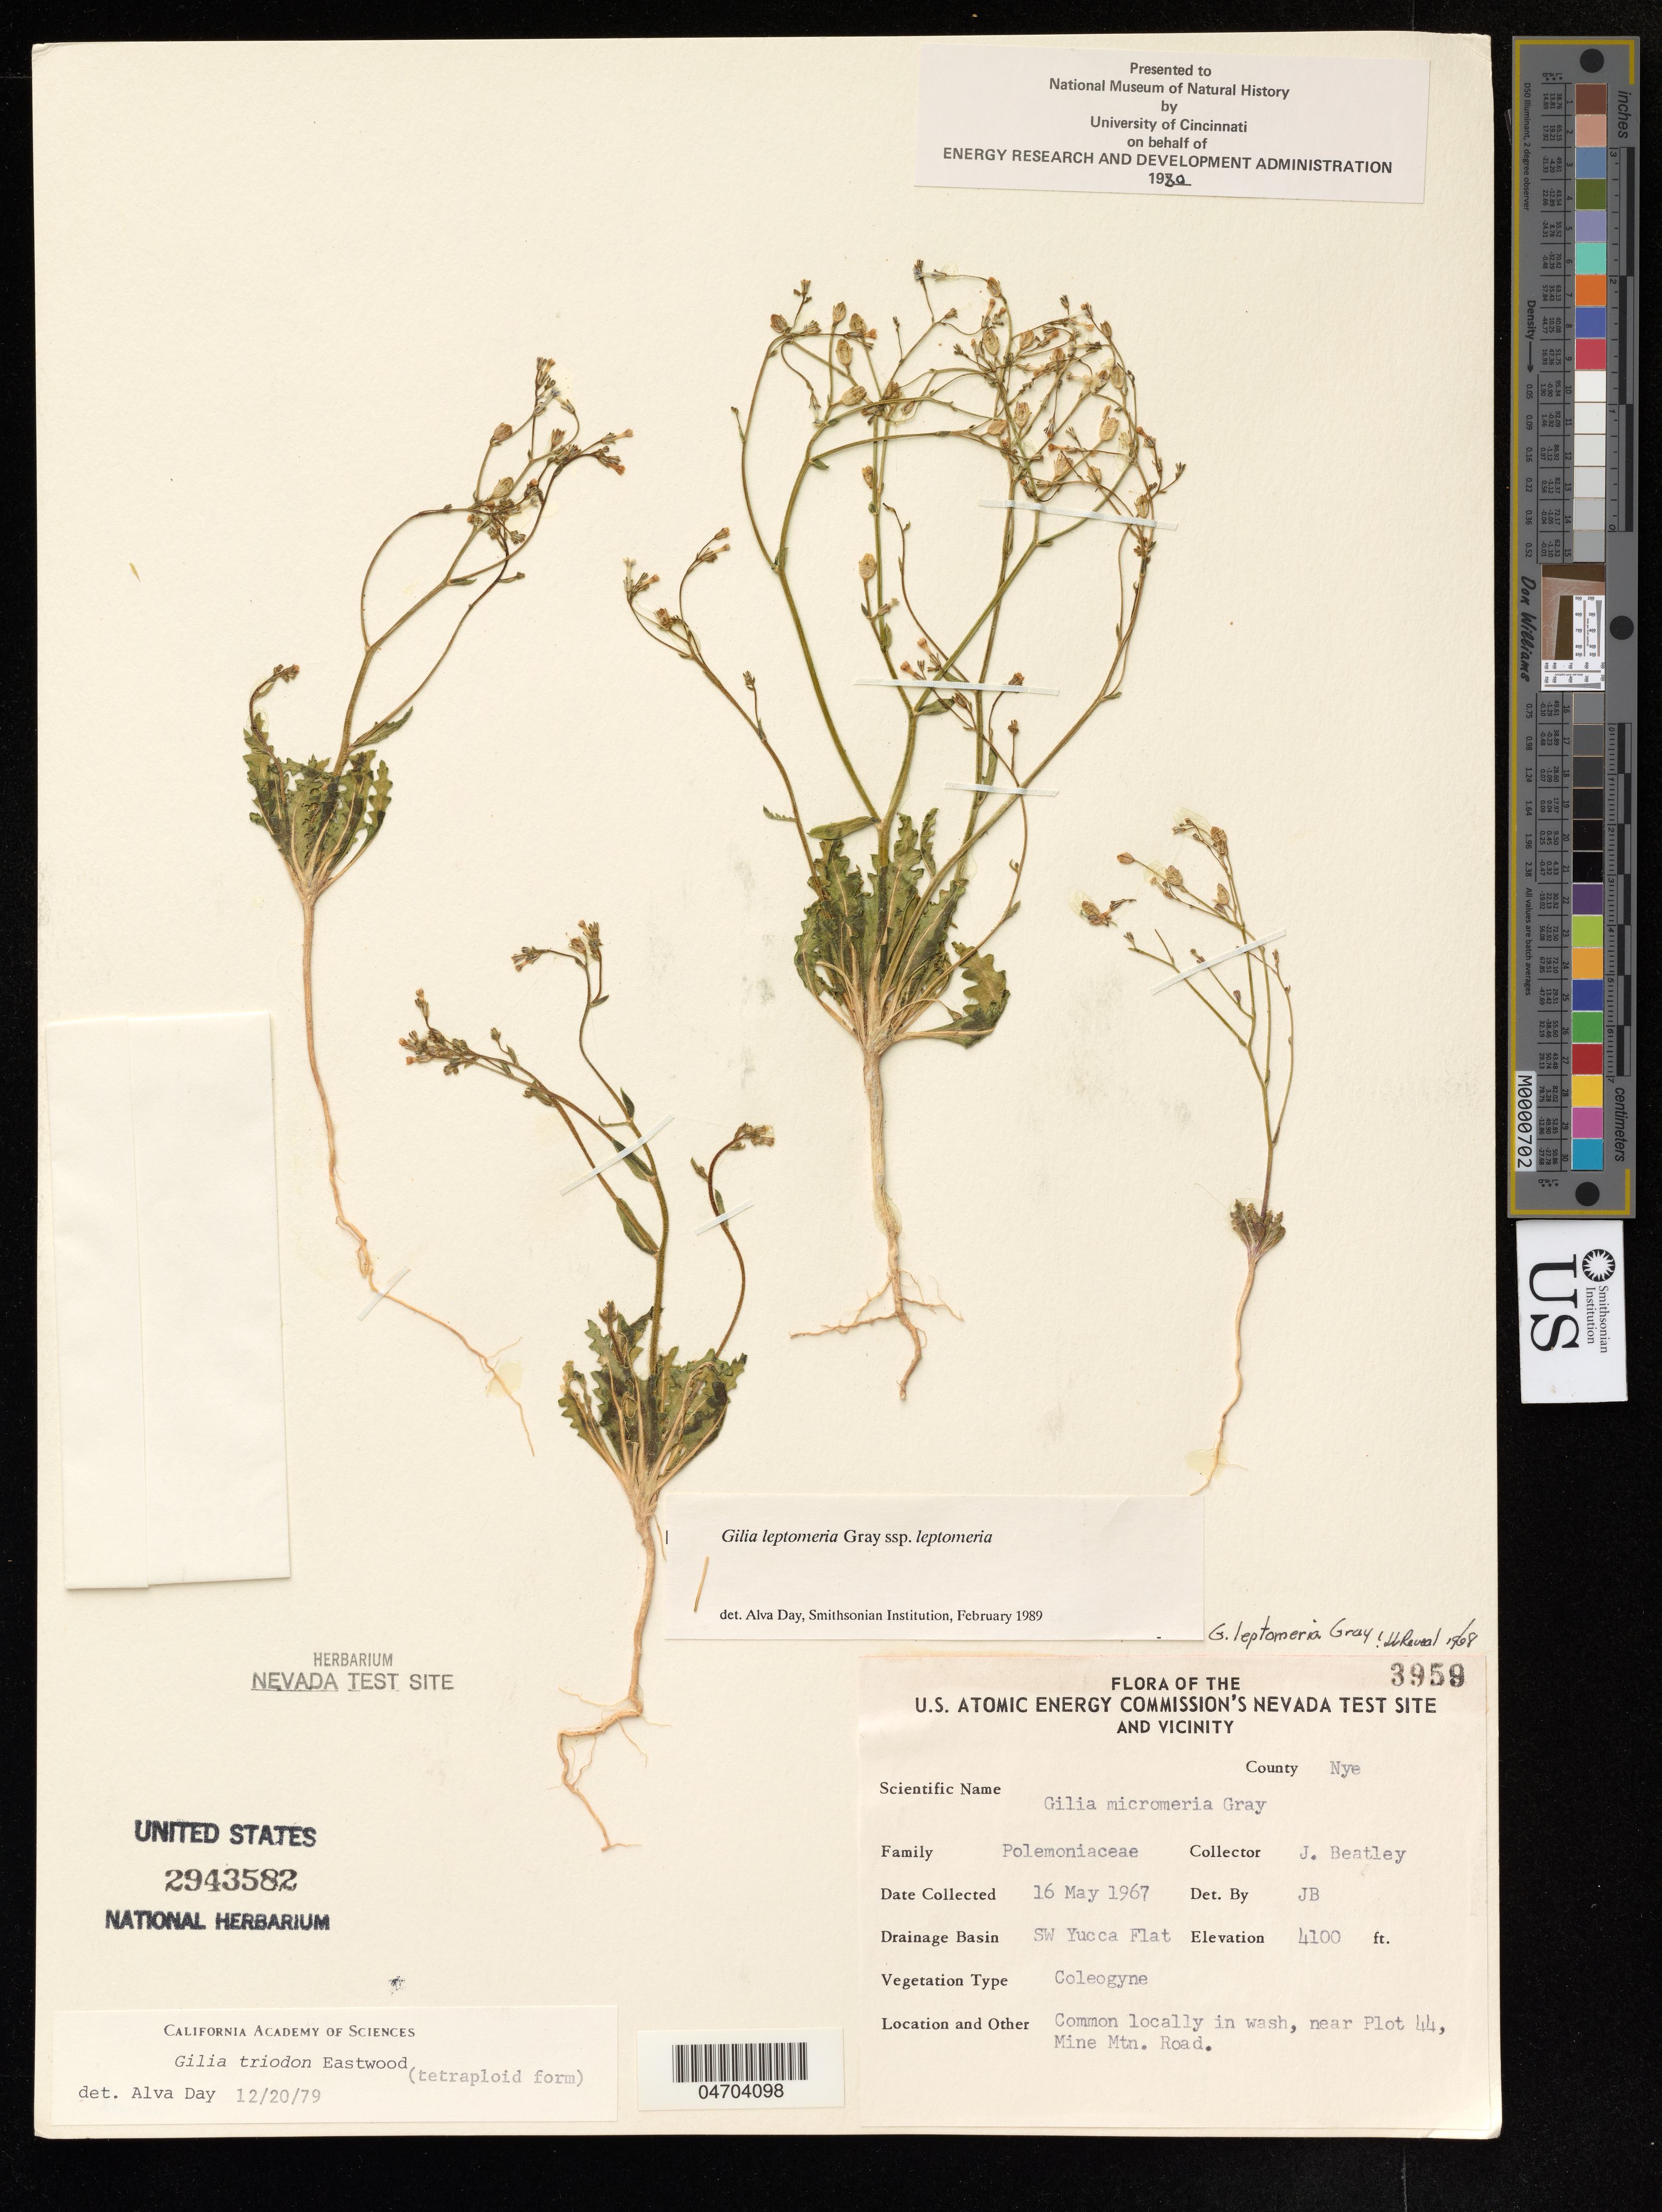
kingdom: Plantae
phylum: Tracheophyta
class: Magnoliopsida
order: Ericales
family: Polemoniaceae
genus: Aliciella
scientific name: Aliciella leptomeria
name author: (A. Gray) J.M. Porter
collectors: J. Beatley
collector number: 3959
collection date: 1967-05-16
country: United States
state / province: Nevada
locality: The U.S. Atomic Energy Commission's Nevada Test Site and Vicinity. County Nye. Drainage Basin SW Yucca Flat, Common locally in wash, near Plot 44, Mine Mtn. Road.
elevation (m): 1250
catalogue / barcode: US 2943582